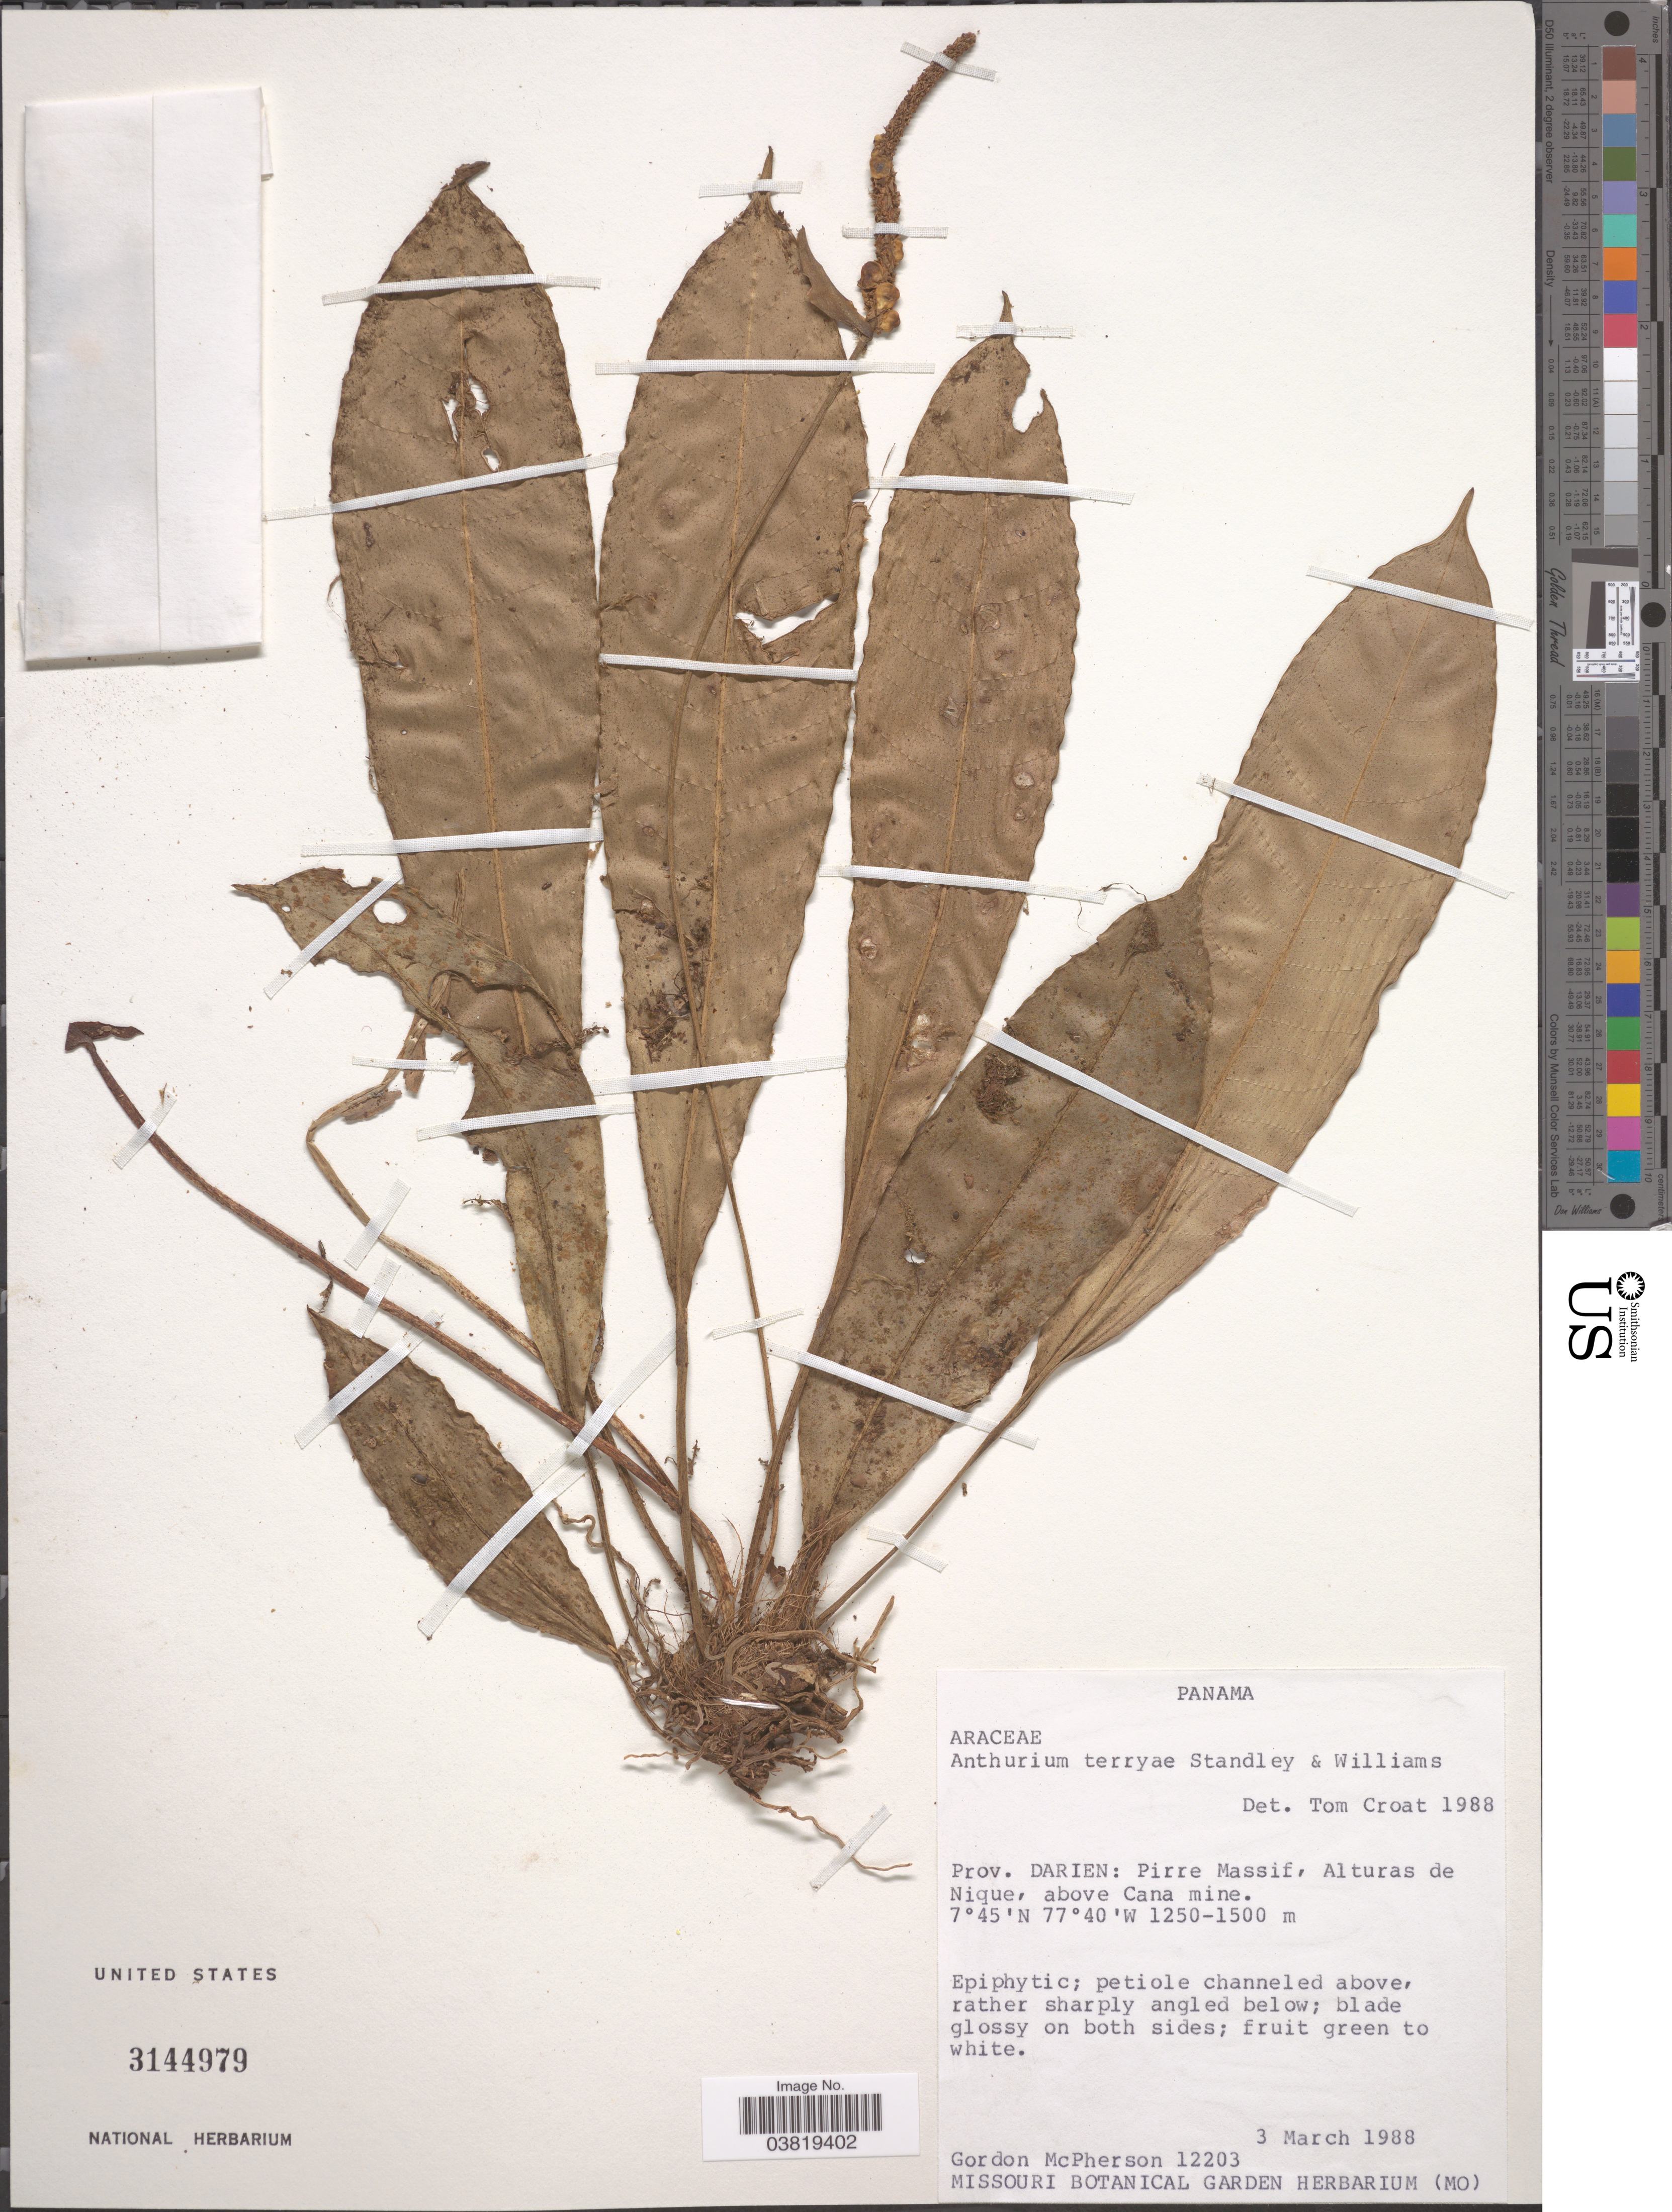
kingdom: Plantae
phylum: Tracheophyta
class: Liliopsida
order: Alismatales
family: Araceae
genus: Anthurium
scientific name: Anthurium terryae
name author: Standl. & L.O. Williams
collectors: G. McPherson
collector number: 12203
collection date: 1988-03-03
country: Panama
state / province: Darien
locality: Pirre Massif, Alturas de Nique, above Cana mine.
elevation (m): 1250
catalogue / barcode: US 3144979